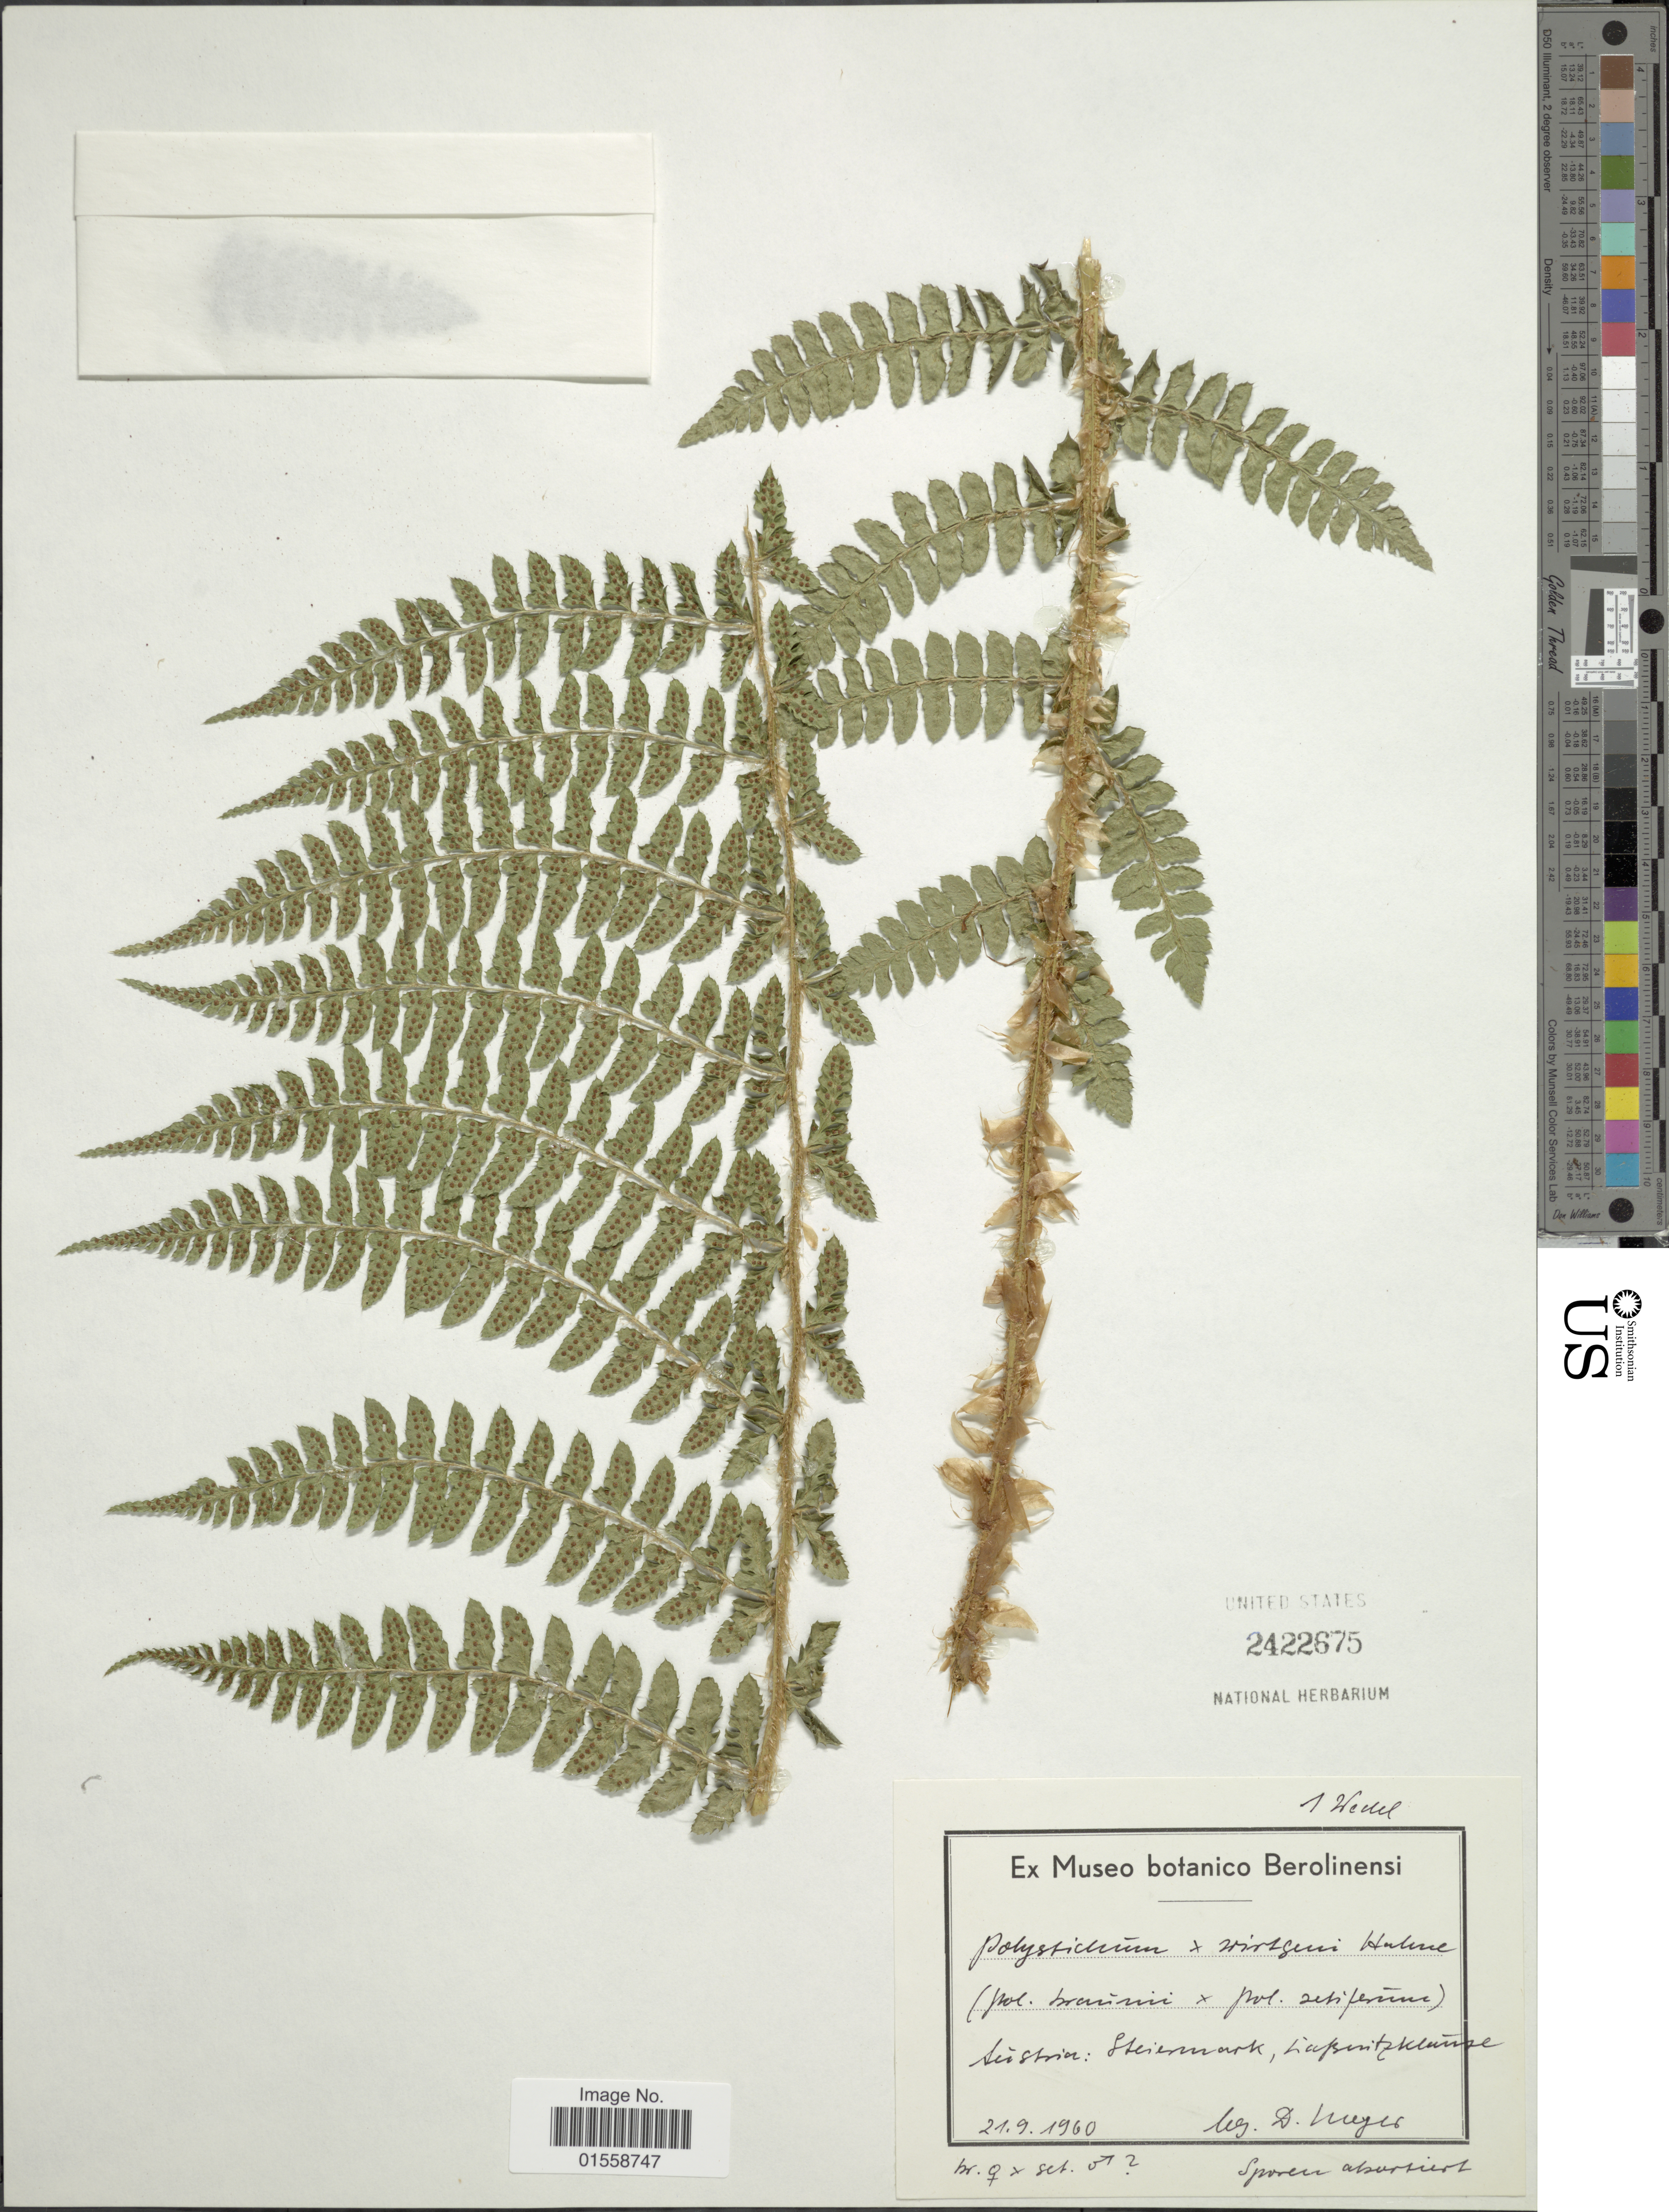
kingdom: Plantae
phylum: Tracheophyta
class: Polypodiopsida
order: Polypodiales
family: Dryopteridaceae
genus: Polystichum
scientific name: Polystichum x wirtgenii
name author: Hahne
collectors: D. Meyer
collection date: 1960-09-21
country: Austria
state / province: Steiermark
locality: Steienmark, Lapnitzklause [interpreted]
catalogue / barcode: US 2422675